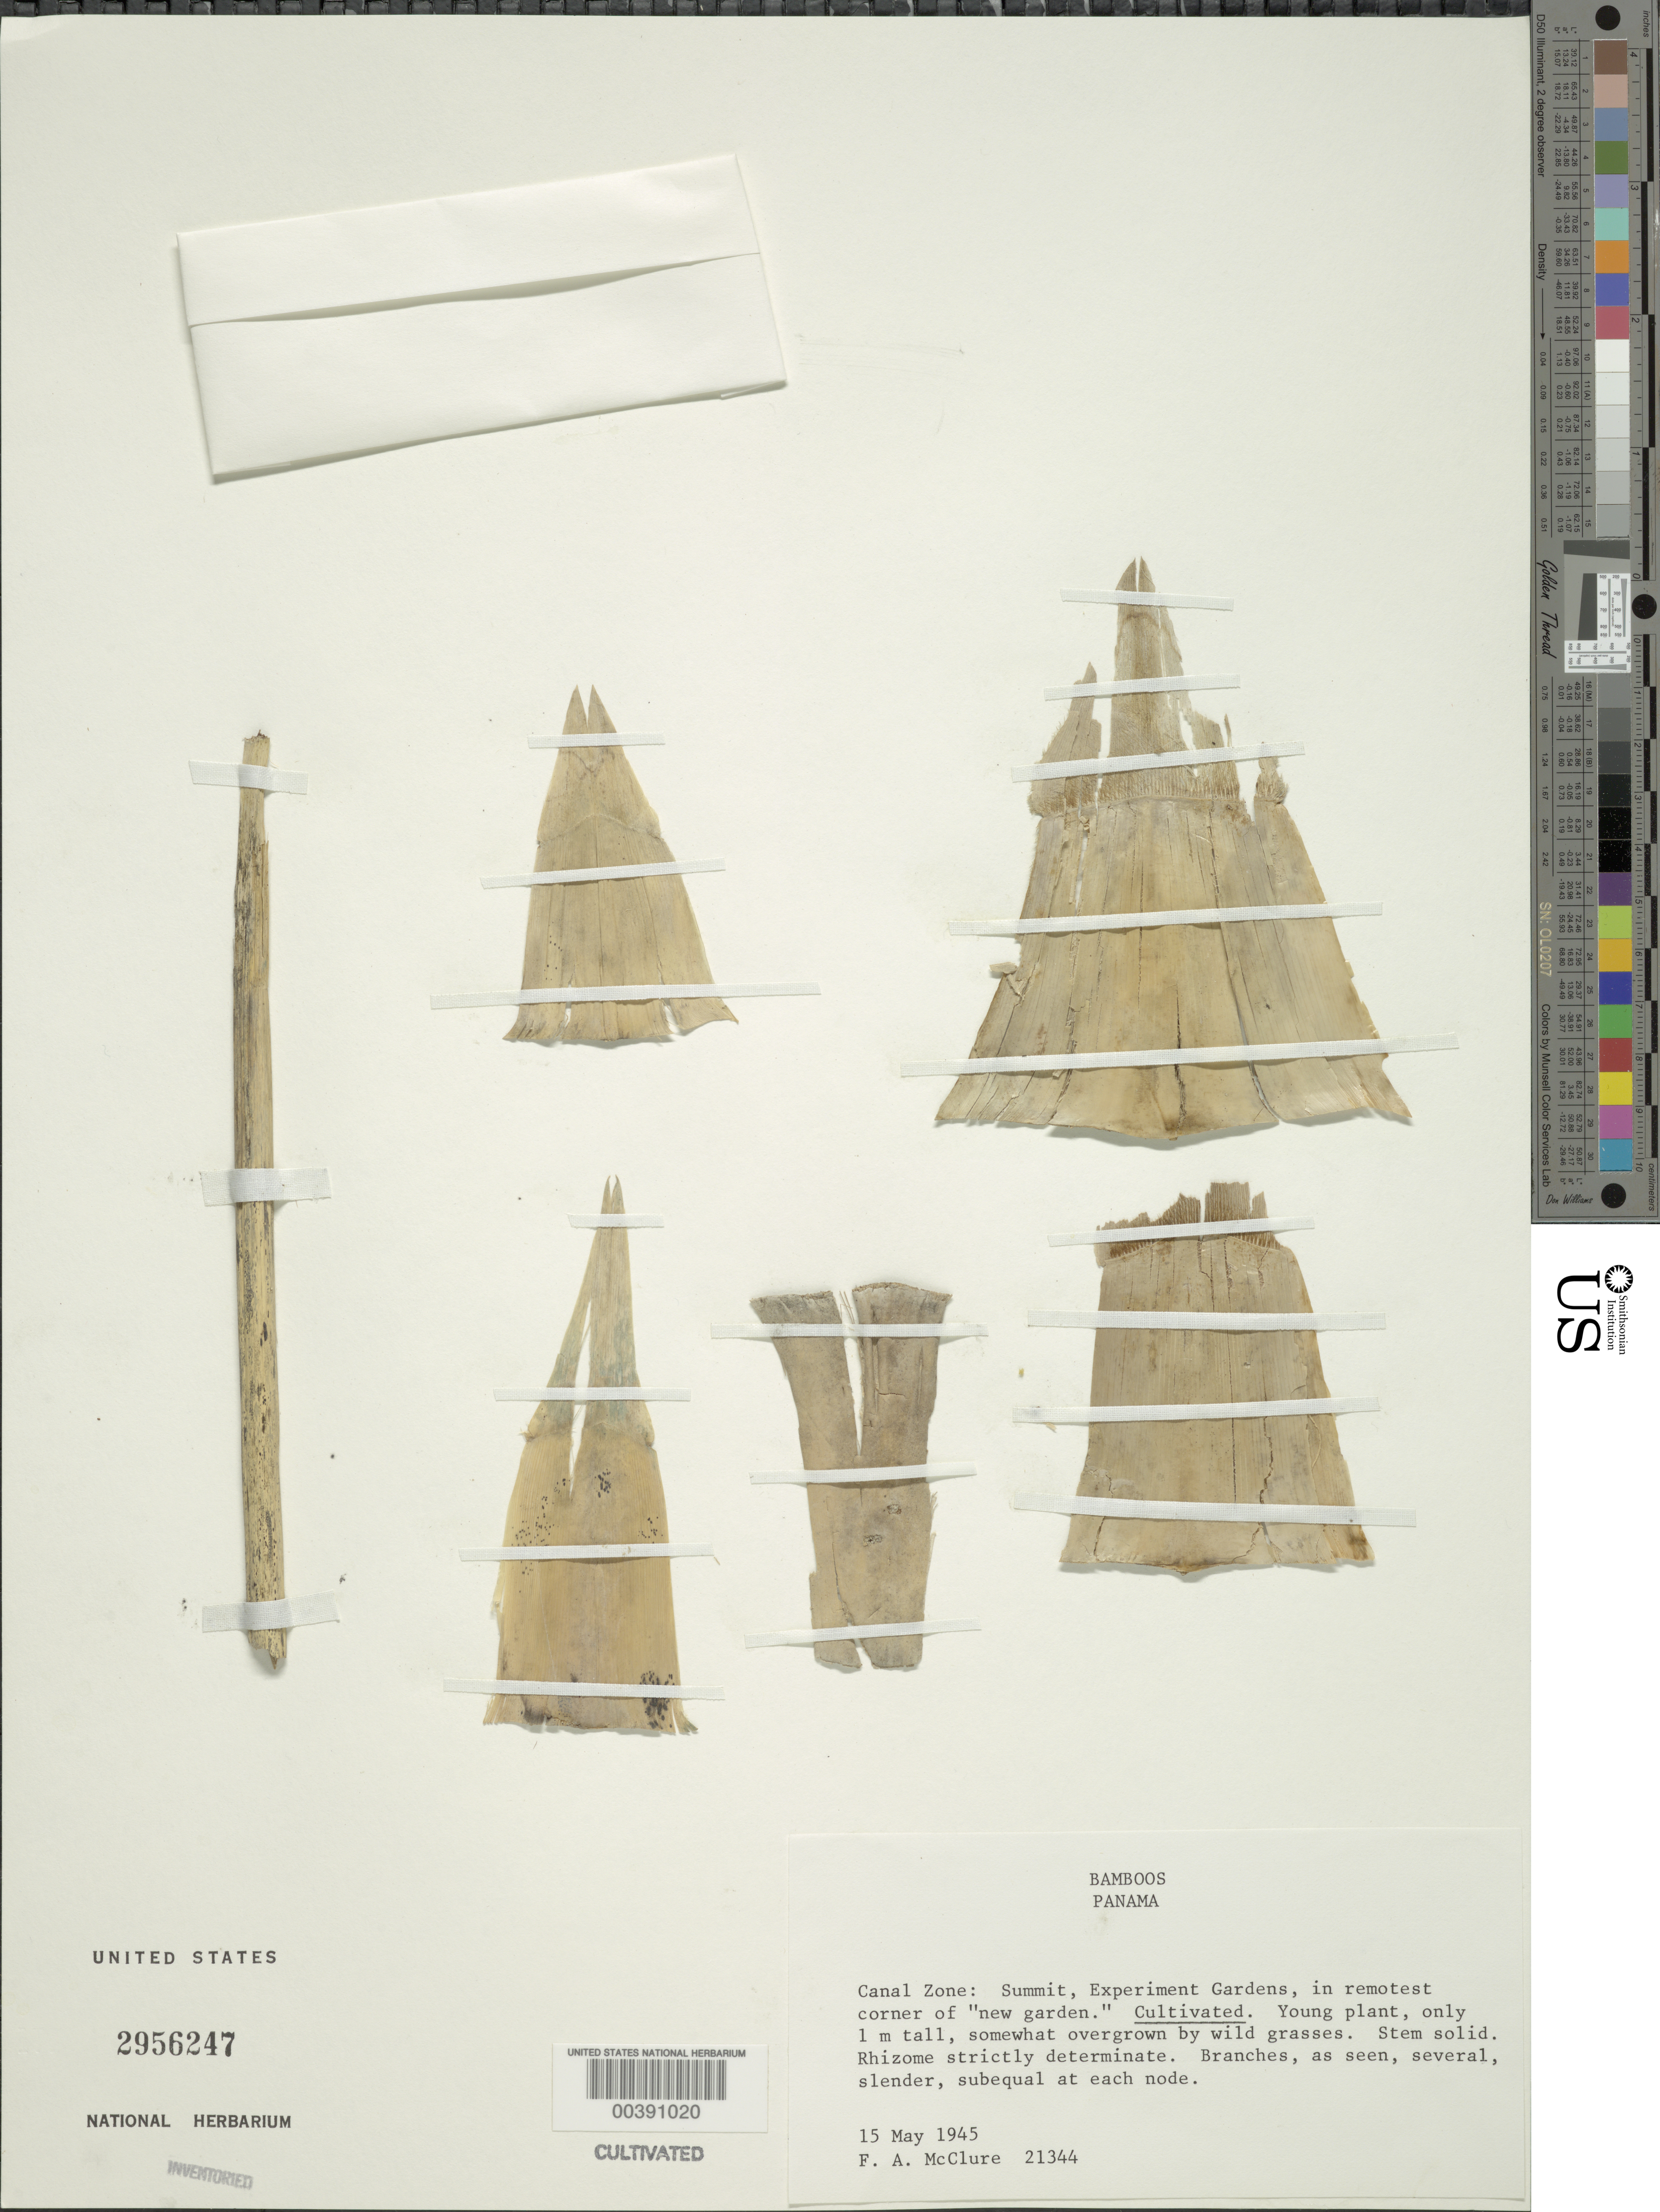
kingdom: Plantae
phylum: Tracheophyta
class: Liliopsida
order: Poales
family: Poaceae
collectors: F. A. McClure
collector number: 21344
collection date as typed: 15 May 1945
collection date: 1945-05-15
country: Panama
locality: Summit, Experimental Gardens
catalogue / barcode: US 2956247